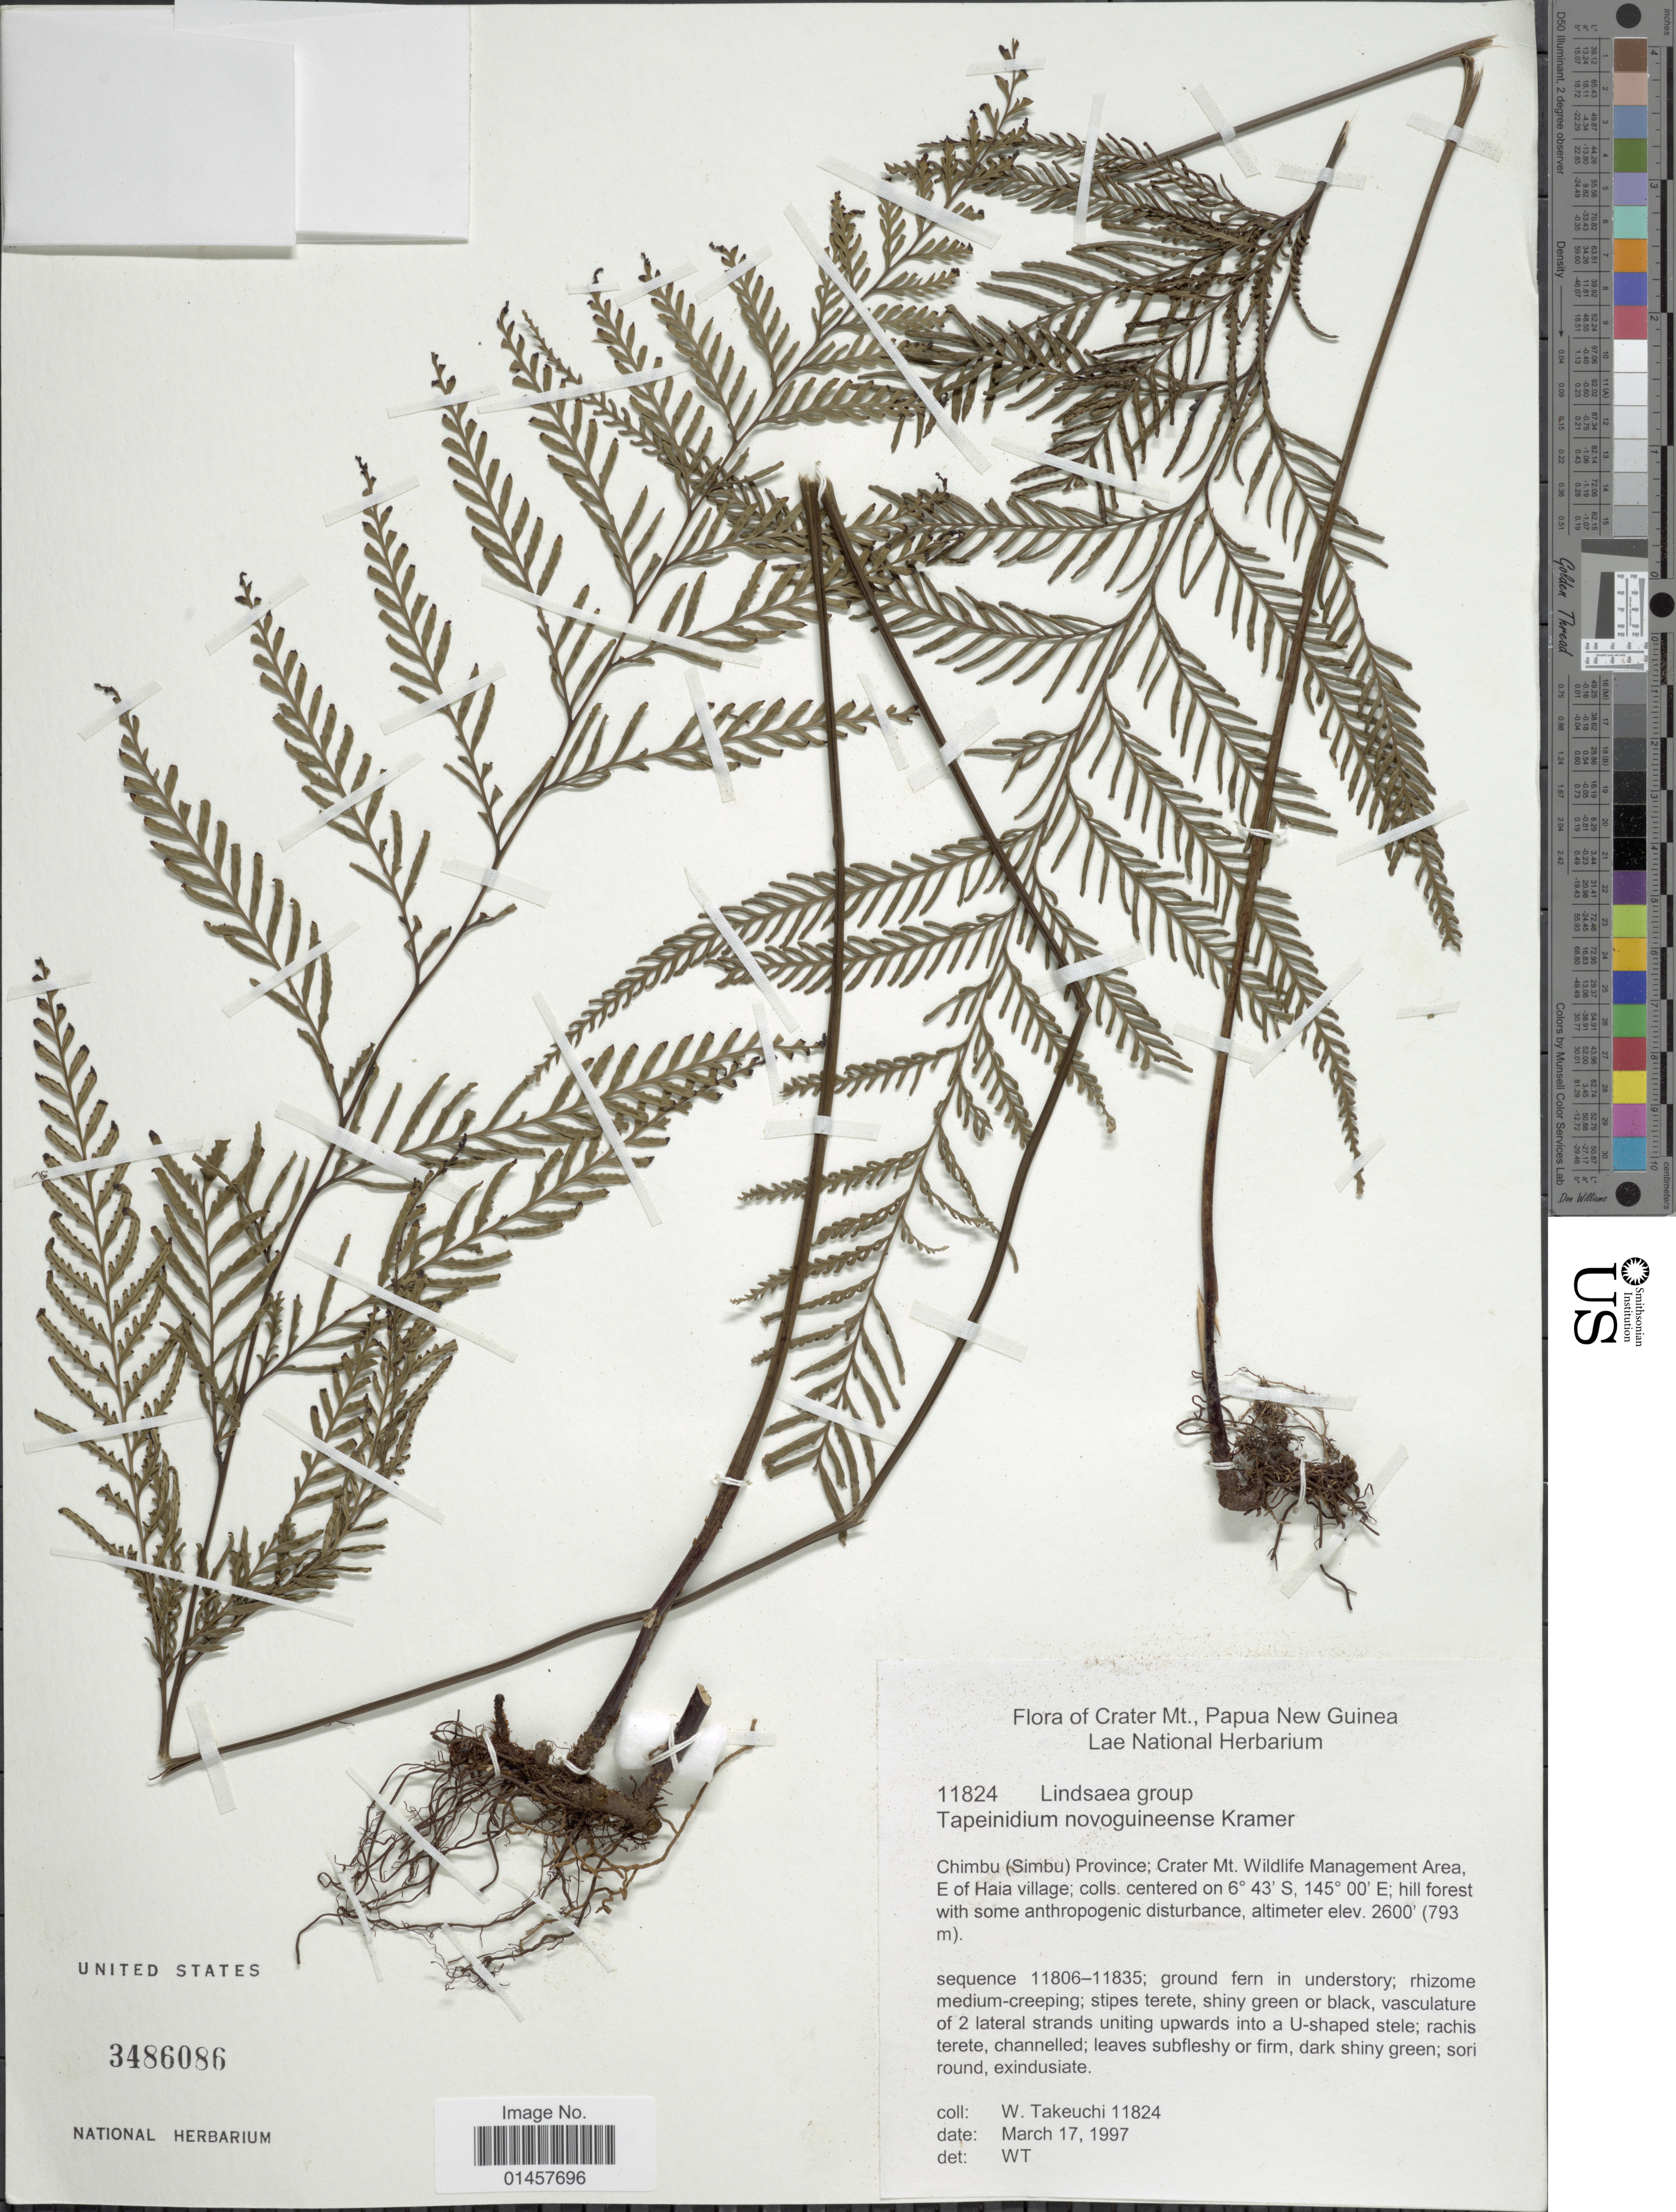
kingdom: Plantae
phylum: Tracheophyta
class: Polypodiopsida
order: Polypodiales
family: Lindsaeaceae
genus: Tapeinidium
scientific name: Tapeinidium novoguineense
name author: K.U. Kramer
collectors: W. Takeuchi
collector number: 11824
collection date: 1997-03-17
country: Papua New Guinea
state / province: Chimbu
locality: Crater Mt., Chimbu(Simbu) province, WIldlife Management Area, E of Haia village, hill forest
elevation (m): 792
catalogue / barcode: US 3486086